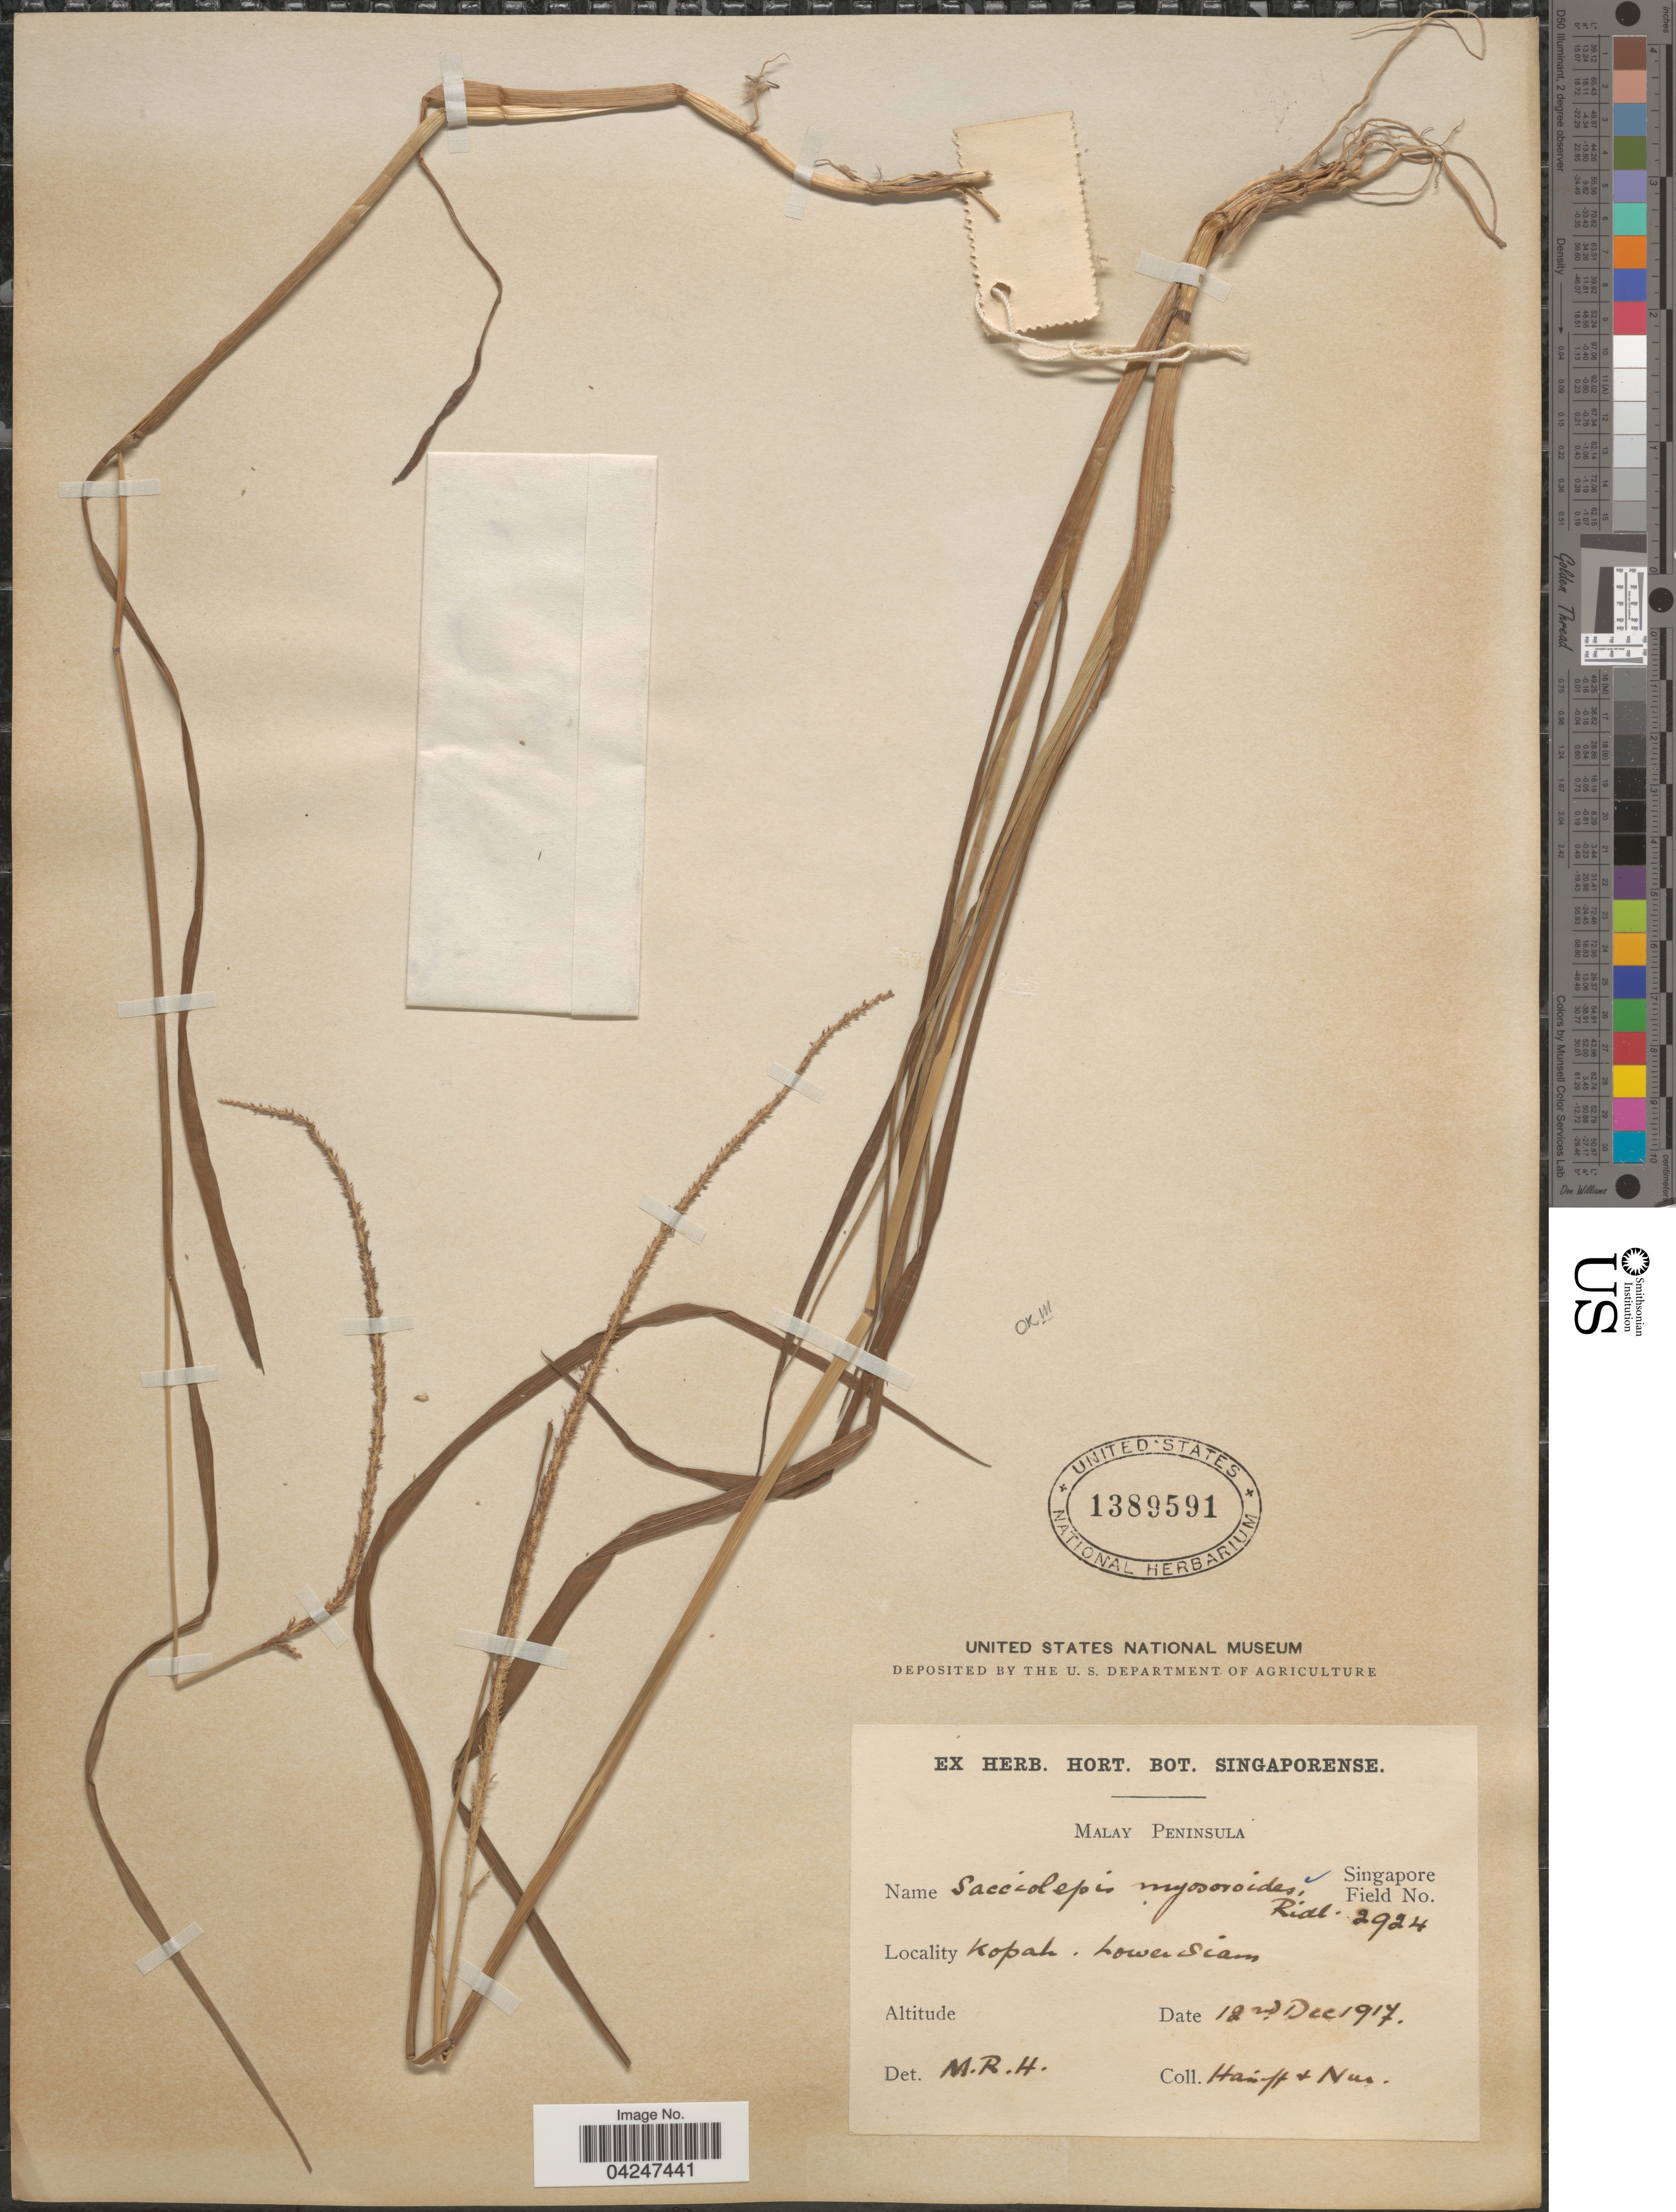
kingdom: Plantae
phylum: Tracheophyta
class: Liliopsida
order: Poales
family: Poaceae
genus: Sacciolepis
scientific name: Sacciolepis myosuroides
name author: (R. Br.) Chase ex E.G. Camus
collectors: -. Haniff & -. Nur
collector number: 2924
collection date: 1917-12-12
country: Thailand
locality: Malay Peninsula. Kopah, Lower Siam.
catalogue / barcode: US 1389591